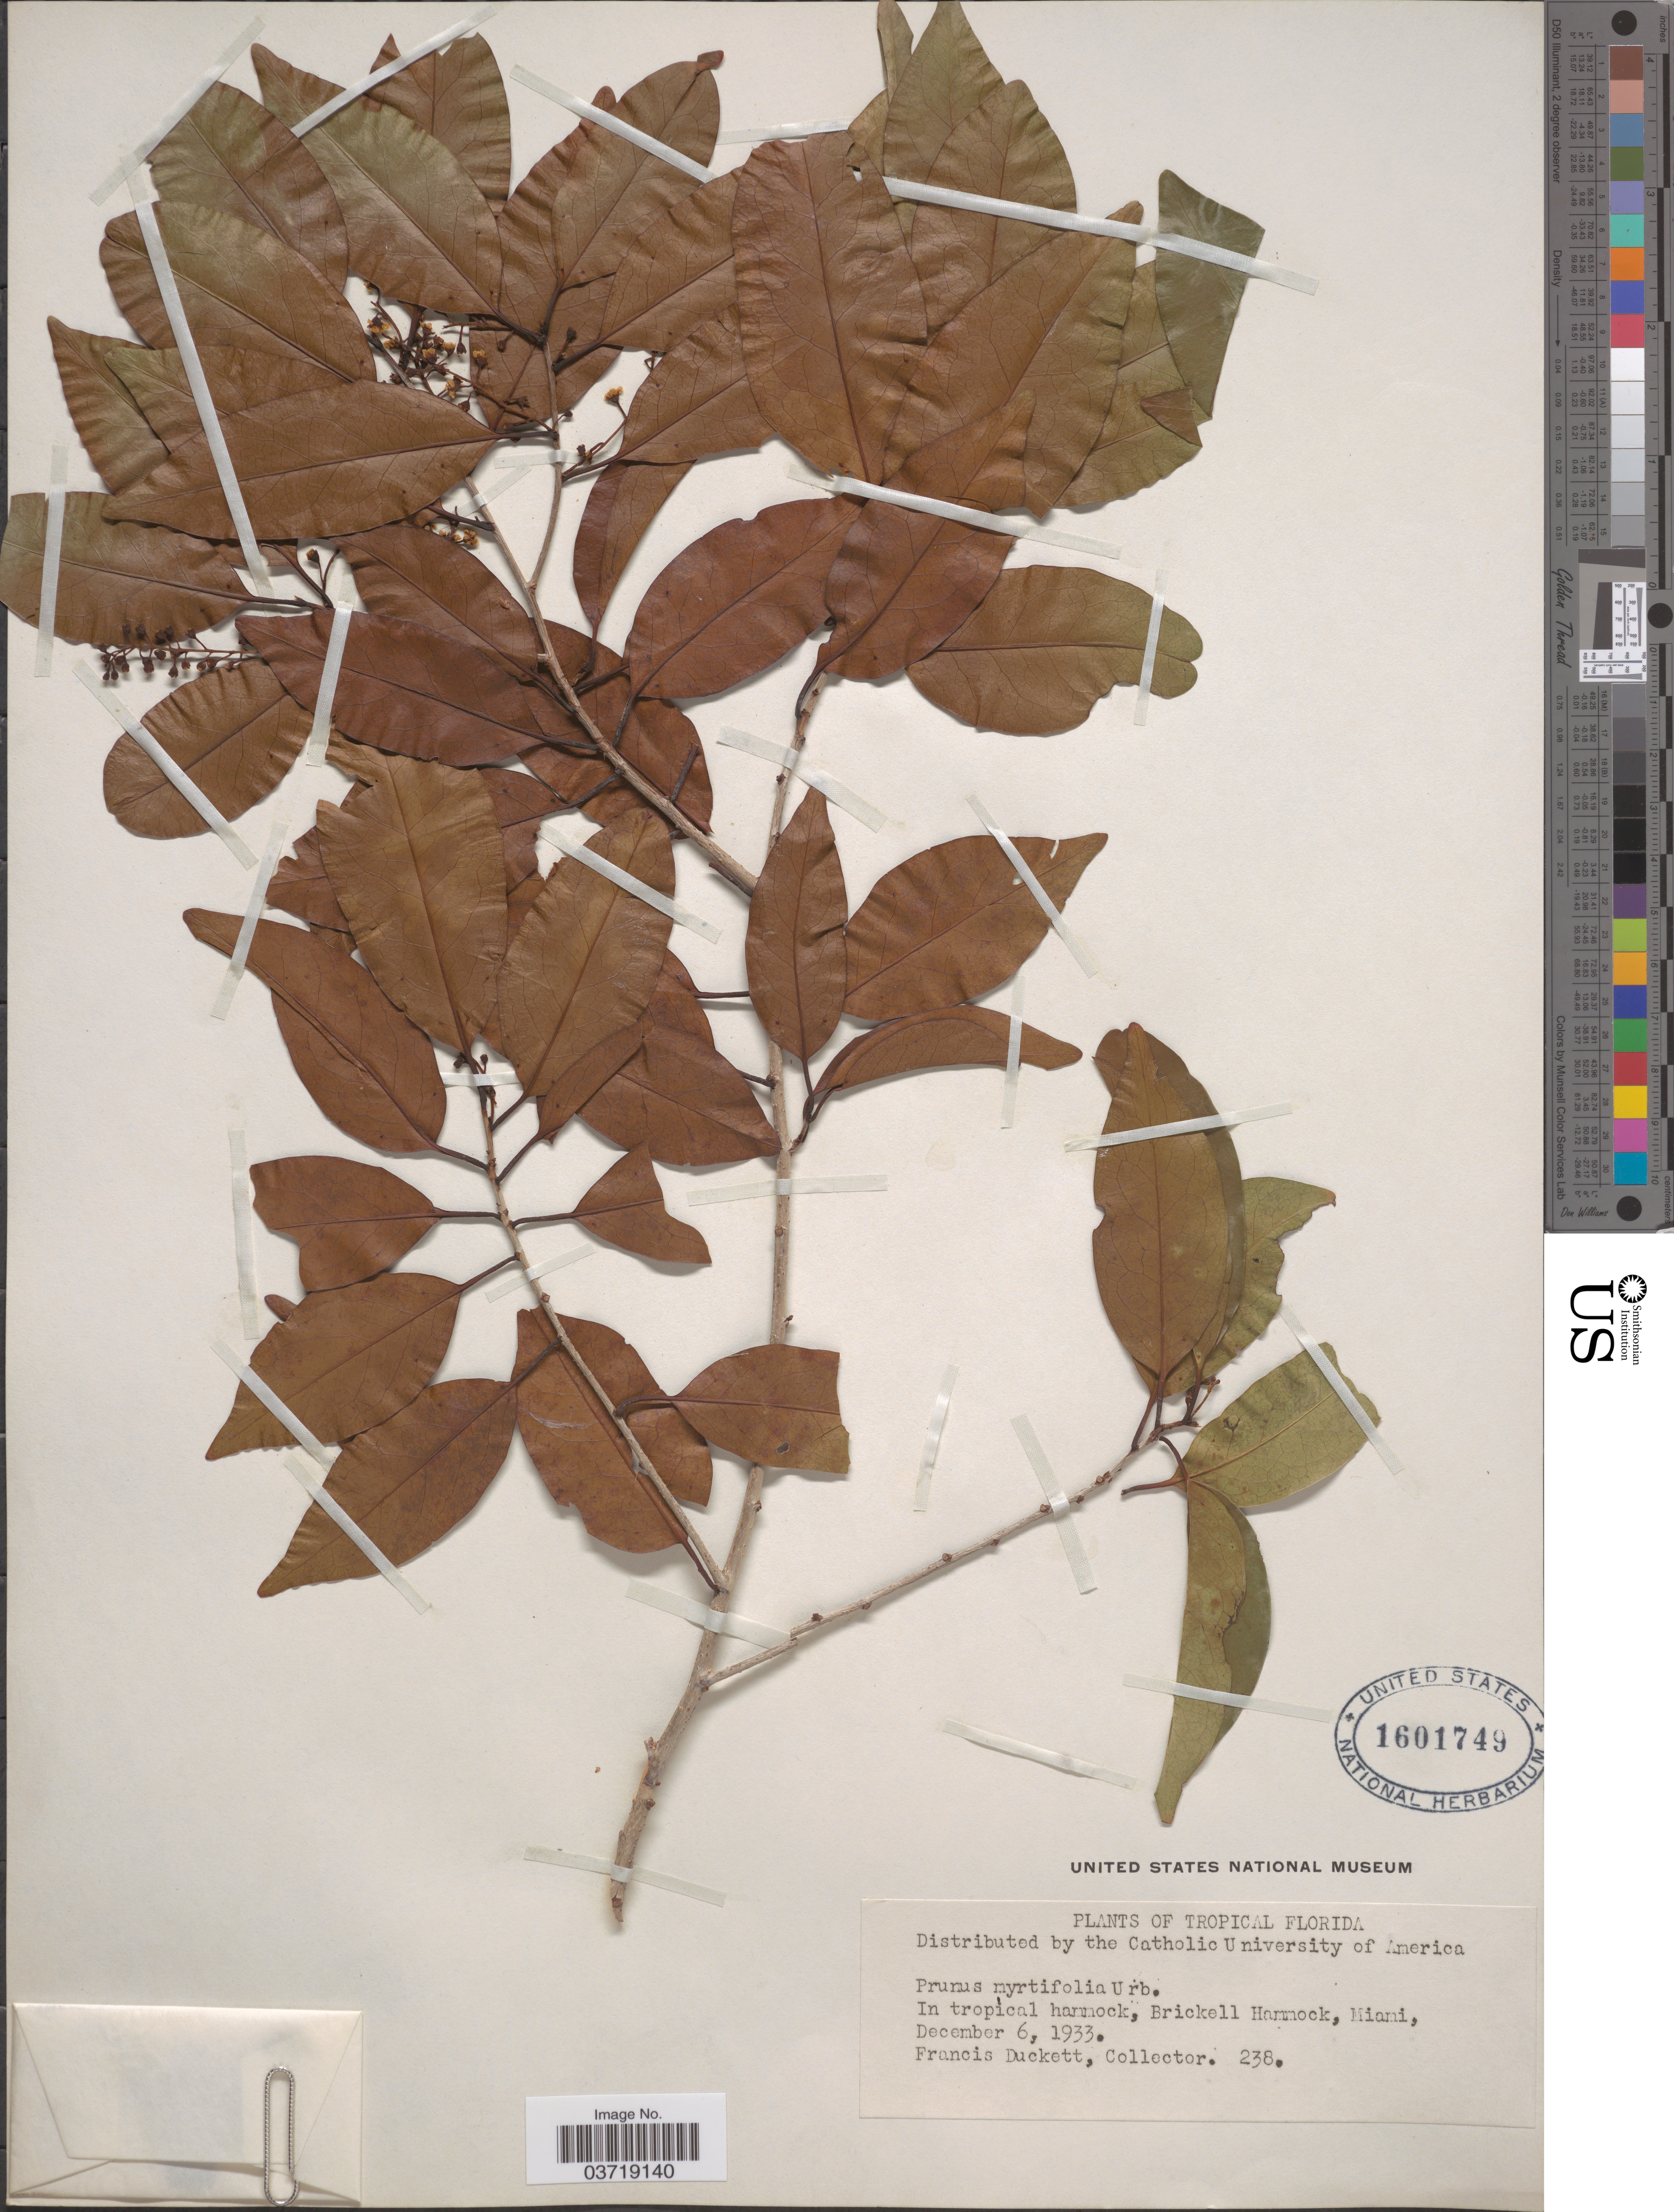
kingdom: Plantae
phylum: Tracheophyta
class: Magnoliopsida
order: Rosales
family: Rosaceae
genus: Prunus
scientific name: Prunus myrtifolia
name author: (L.) Urb.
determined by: Strong, Mark T., (BOT), Smithsonian Institution - National Museum of Natural History (UNITED STATES)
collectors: F. Duckett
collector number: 238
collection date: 1933-12-06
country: United States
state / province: Florida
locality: Tropical Florida. In tropical hammock, Brickell Hammock, Miami.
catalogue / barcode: US 1601749